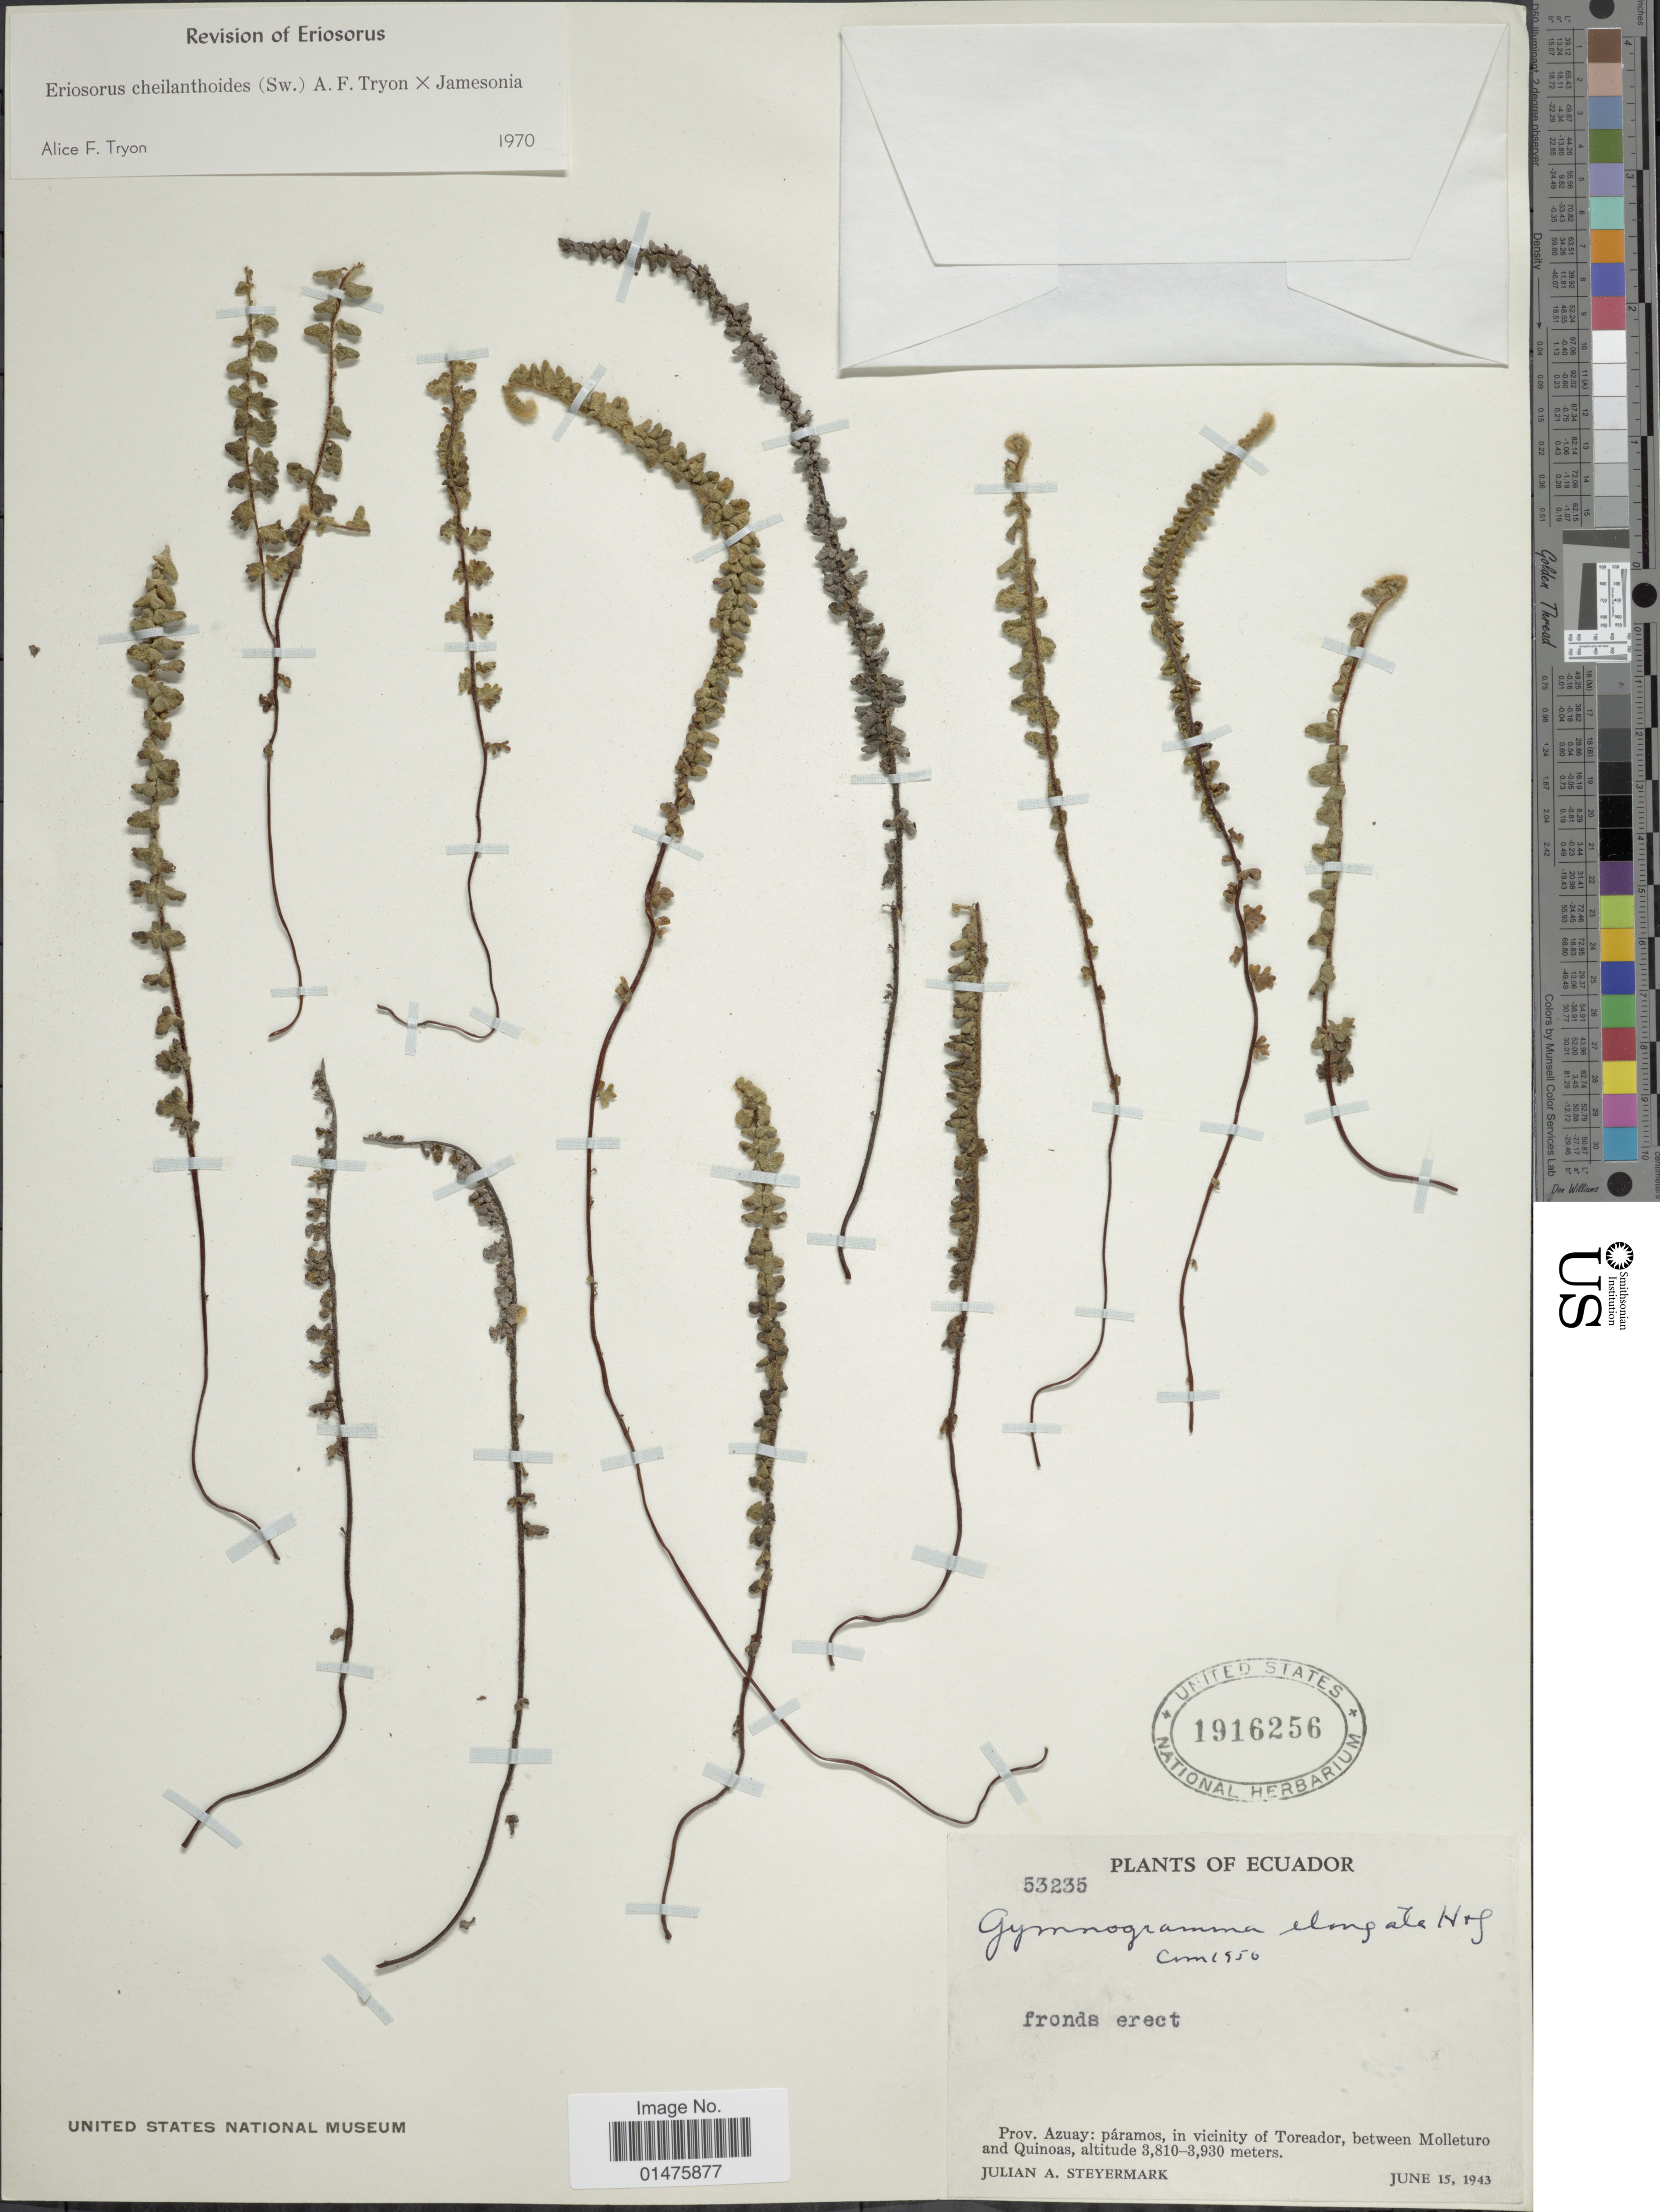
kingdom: Plantae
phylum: Tracheophyta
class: Polypodiopsida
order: Polypodiales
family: Pteridaceae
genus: Jamesonia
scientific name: Jamesonia cheilanthoides x J. jamesonia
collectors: J. Steyermark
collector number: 53235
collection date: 1943-06-15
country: Ecuador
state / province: Azuay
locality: Páramos, in vicinity of Toreador, between Molleturo and Quinoas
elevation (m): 3810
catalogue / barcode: US 1916256